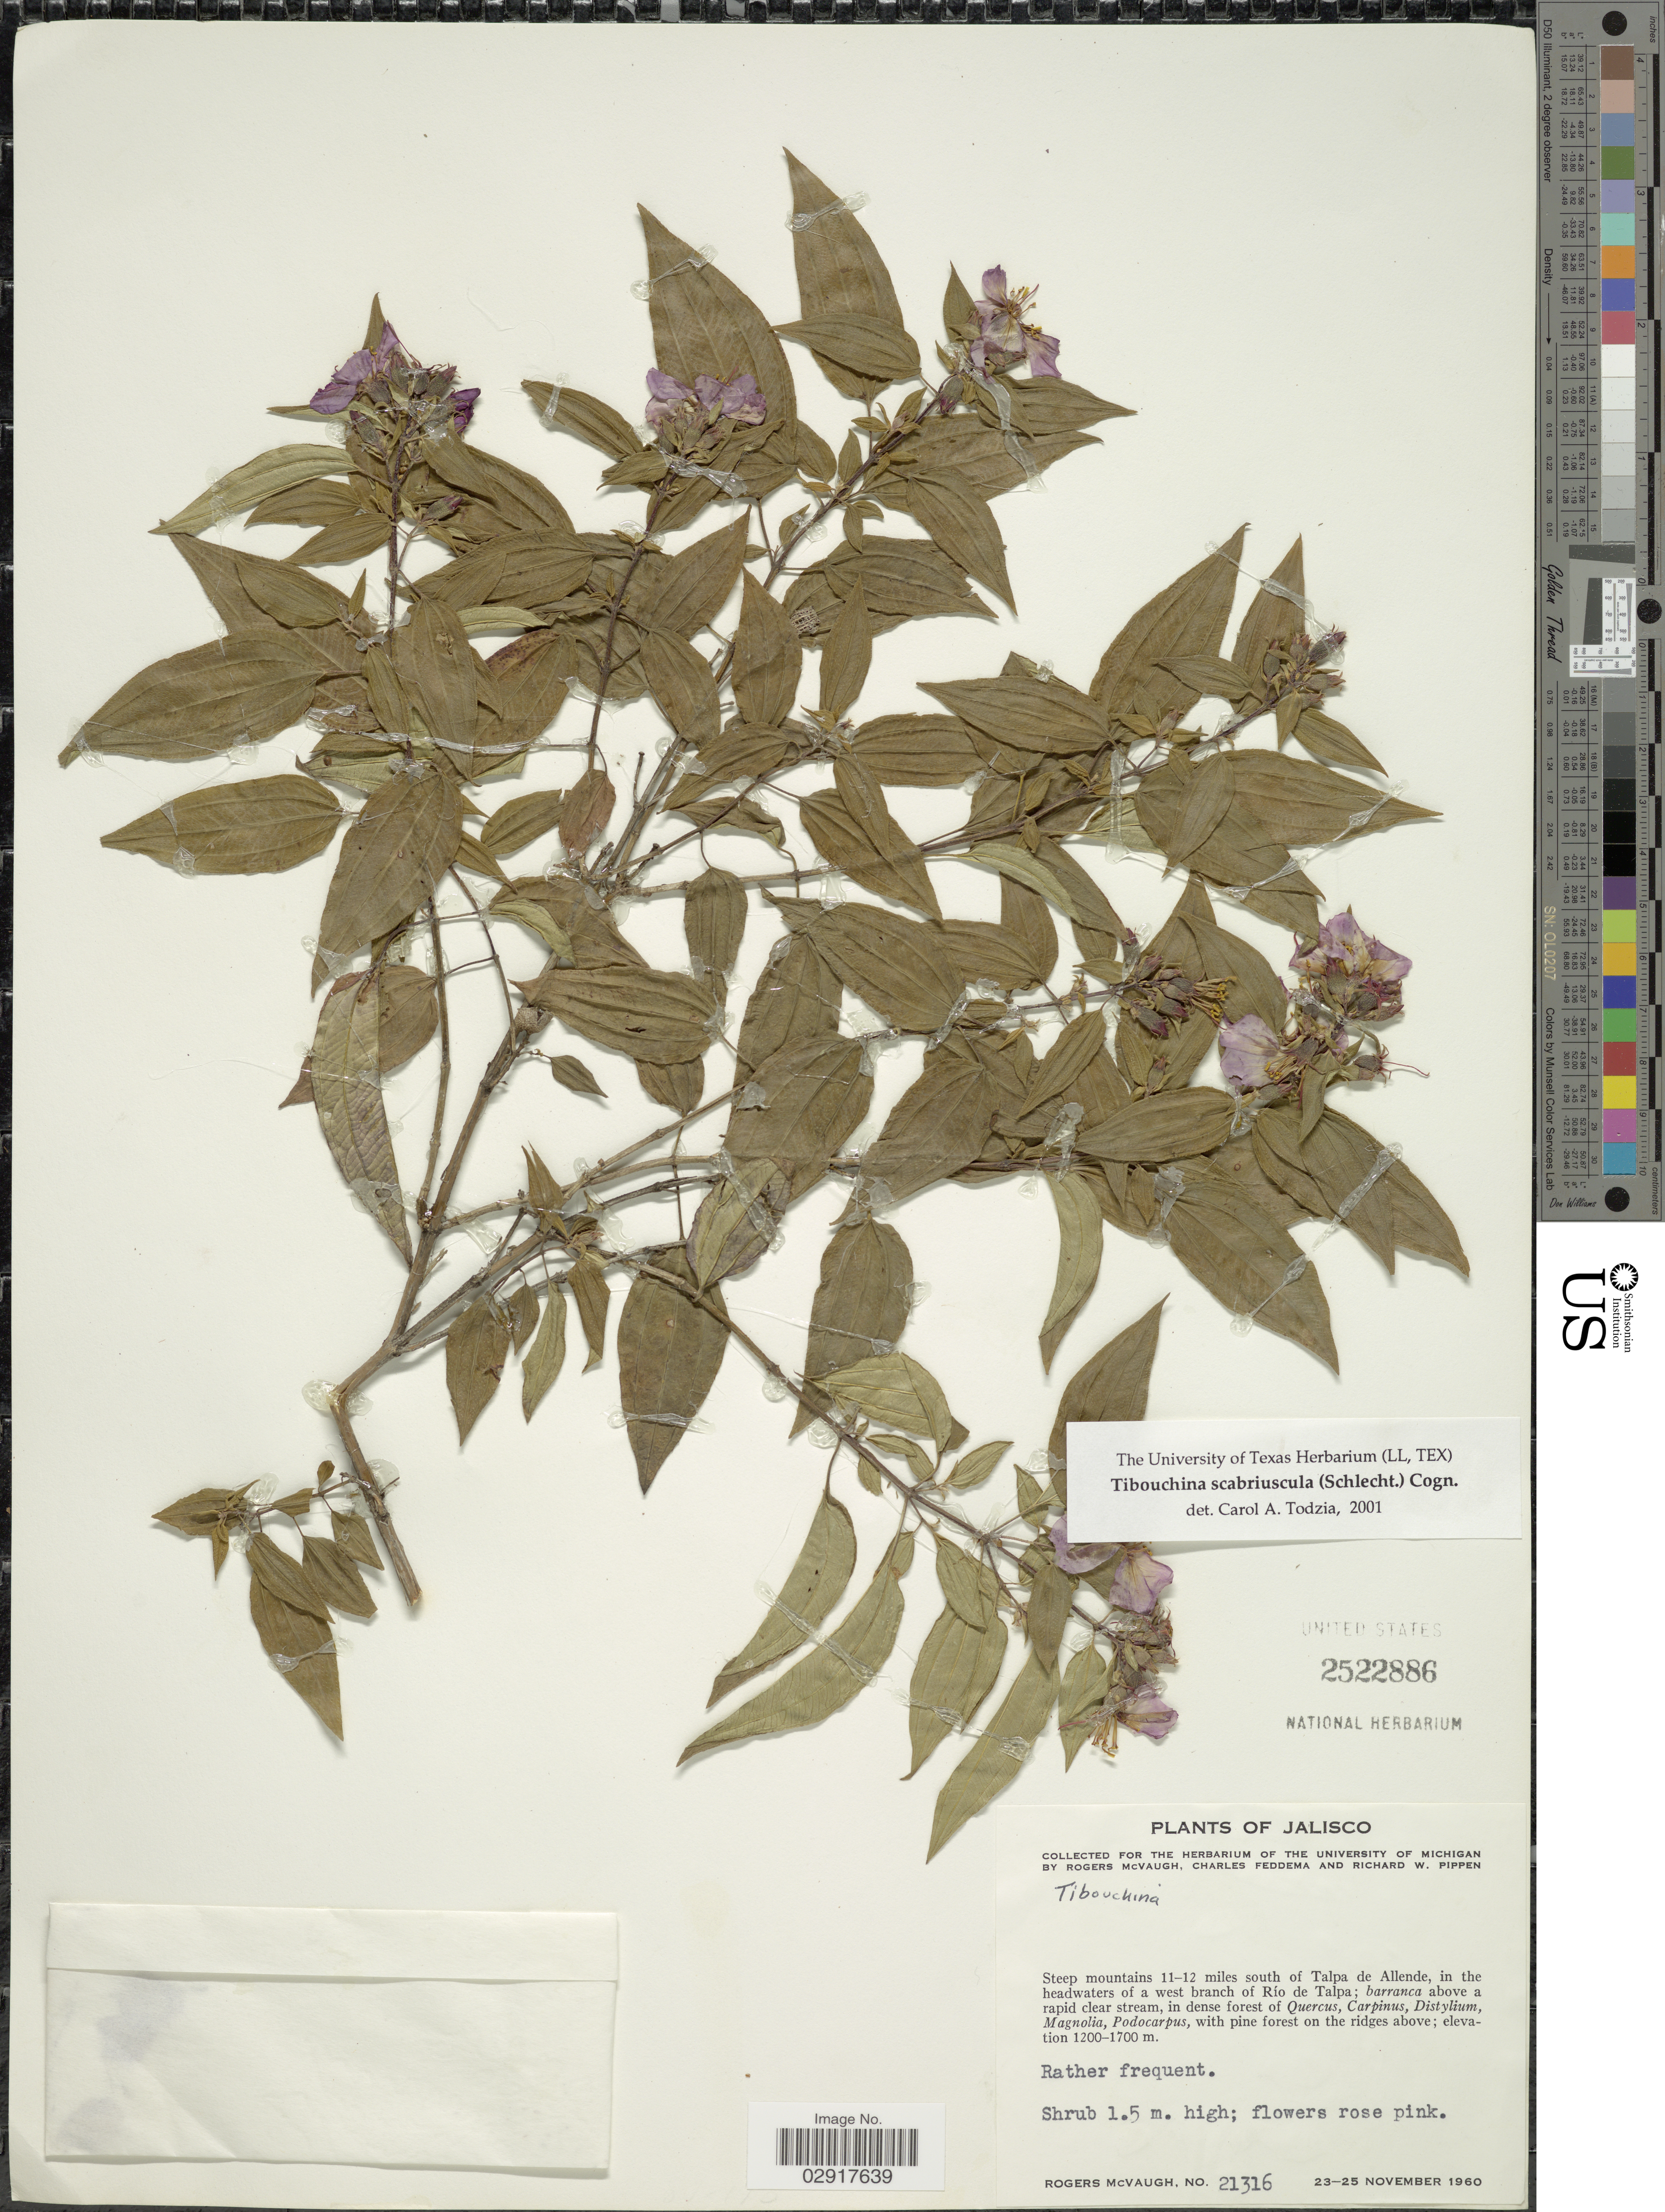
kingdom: Plantae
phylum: Tracheophyta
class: Magnoliopsida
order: Myrtales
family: Melastomataceae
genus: Chaetogastra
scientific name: Chaetogastra scabriuscula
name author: (Schltdl.) P.J.F. Guim. & Michelang.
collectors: R. McVaugh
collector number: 21316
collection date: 1960-11-23/1960-11-25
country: Mexico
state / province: Jalisco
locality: Steep mountains 11-12 miles south of Talpa de Allende, in the headwaters of a west branch of Río de Talpa.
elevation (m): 1200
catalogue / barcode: US 2522886